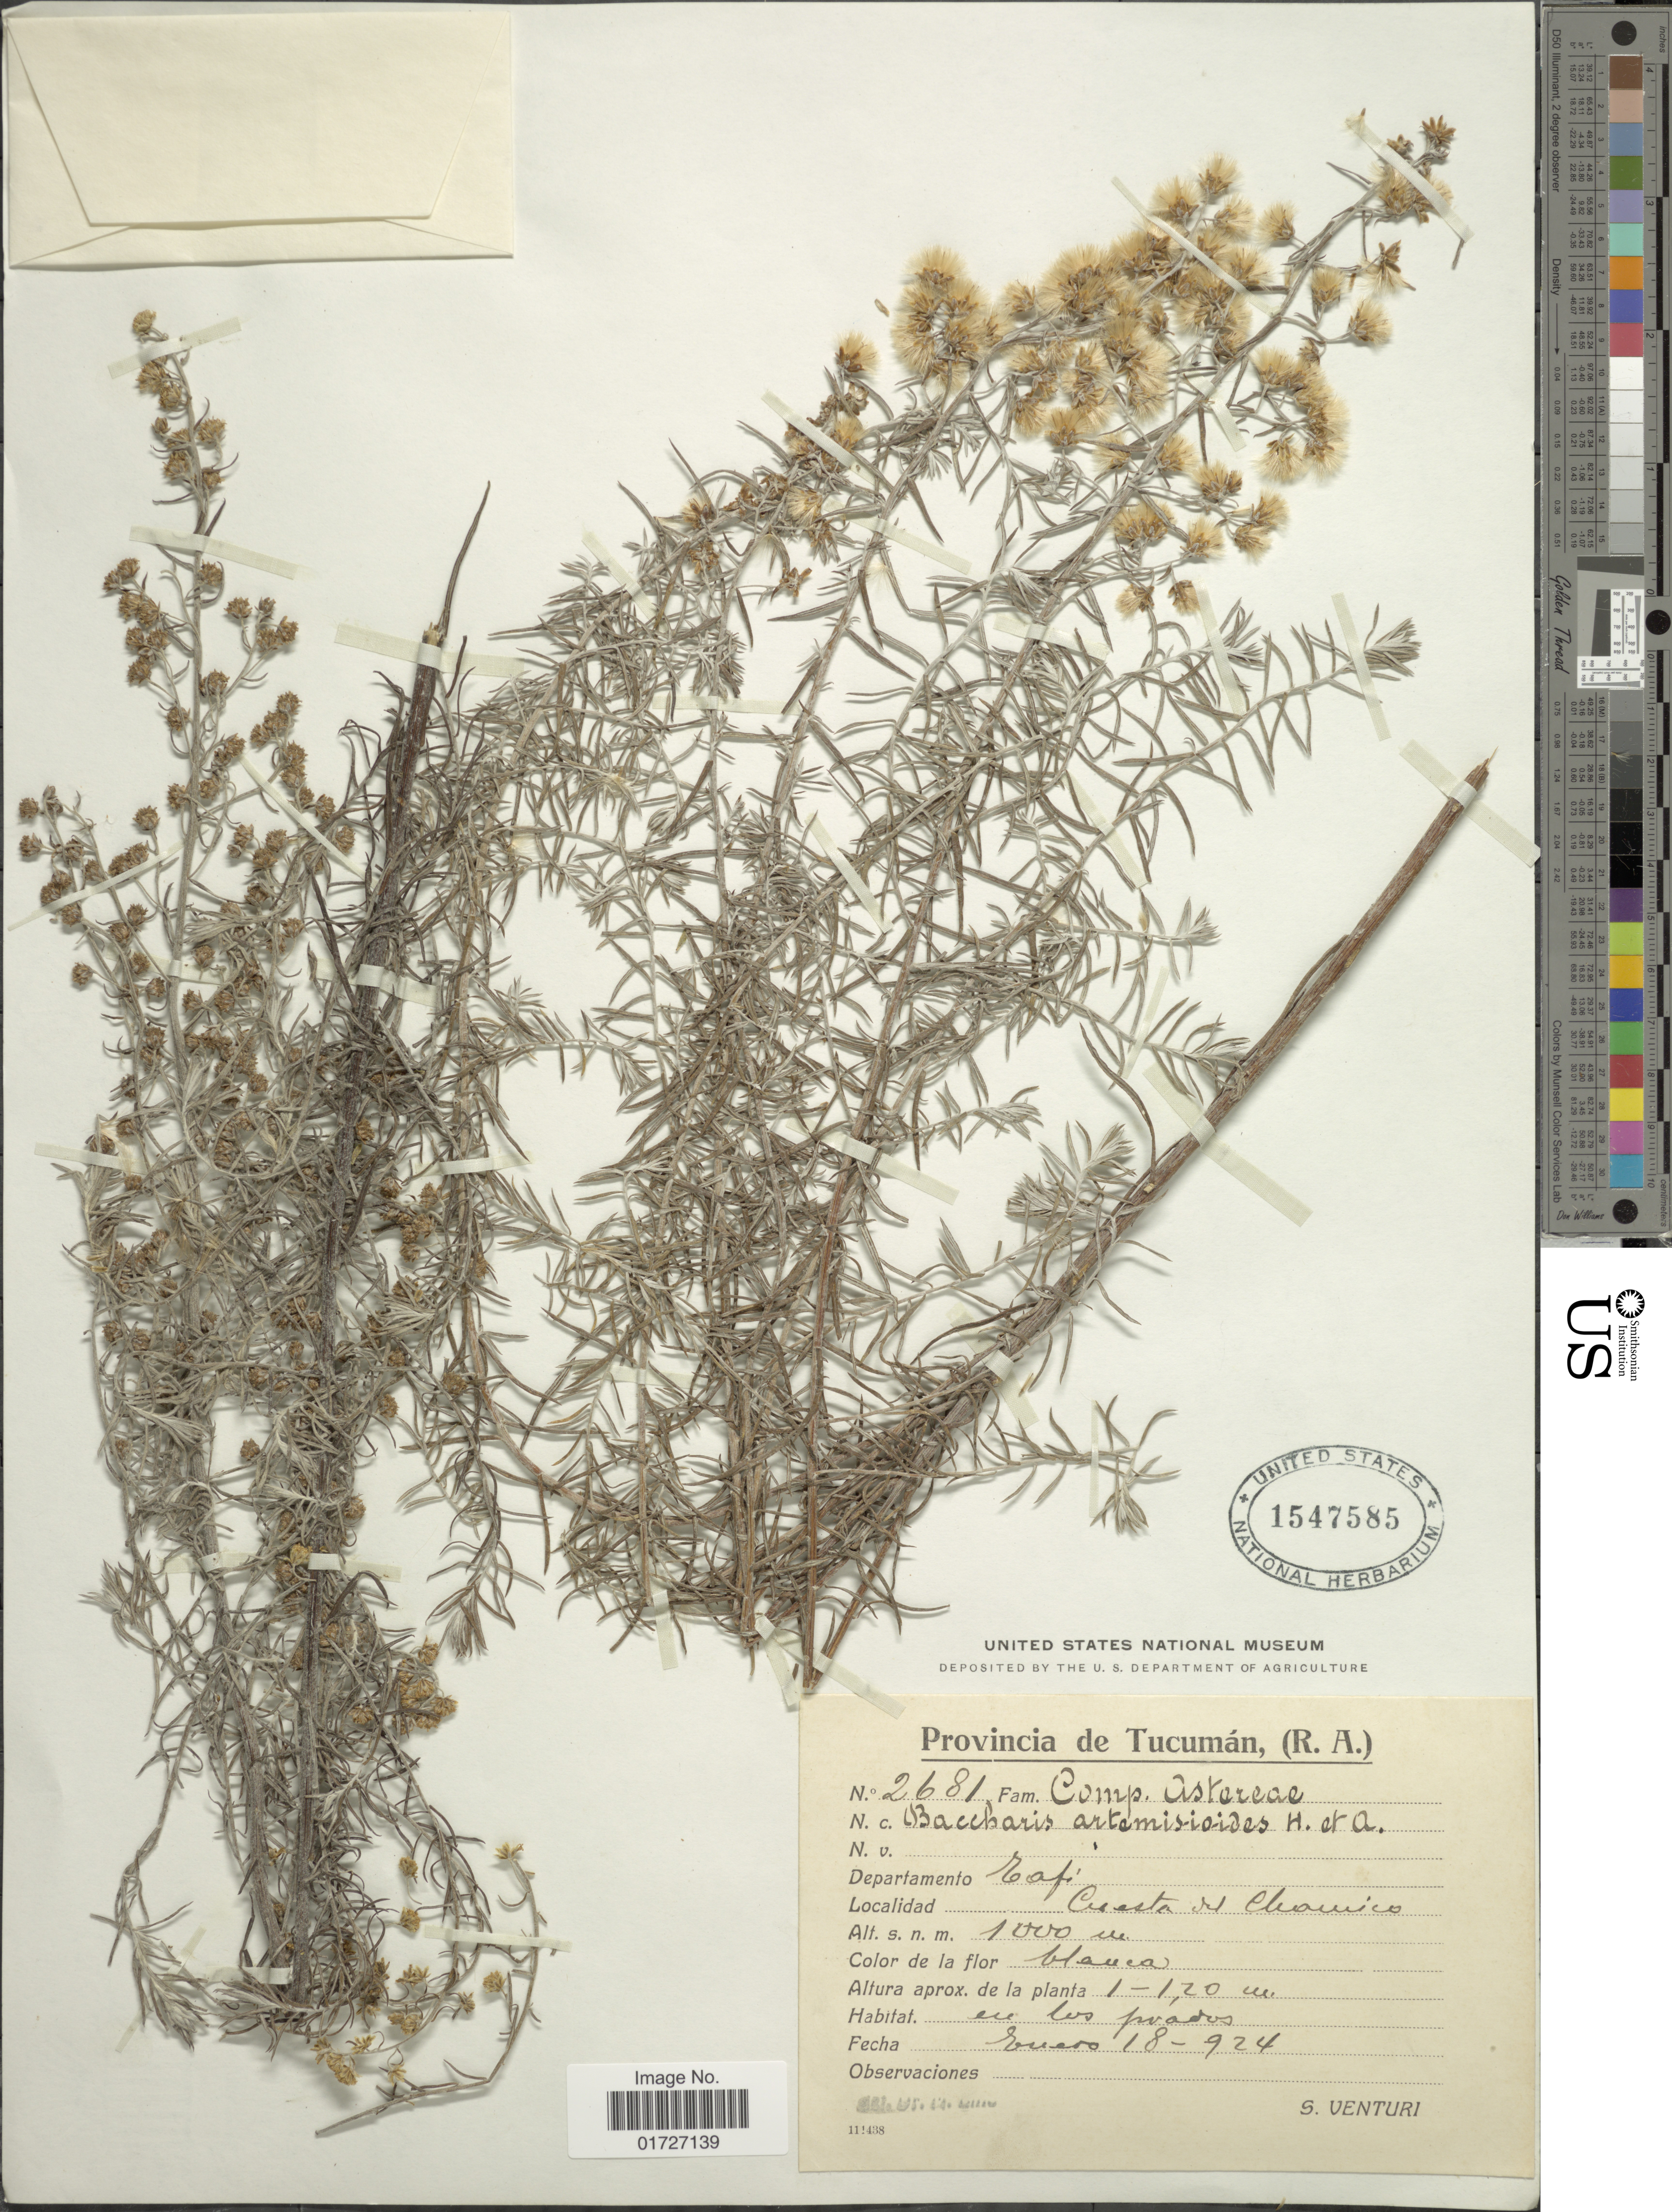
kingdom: Plantae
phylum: Tracheophyta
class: Magnoliopsida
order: Asterales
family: Asteraceae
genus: Baccharis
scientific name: Baccharis artemisioides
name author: Hook. & Arn.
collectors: S. Venturi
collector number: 2681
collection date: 1924-01-18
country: Argentina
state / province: Tucuman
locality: Departamento Tafi, Cuesta del Chamico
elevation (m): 1000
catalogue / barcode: US 1547585